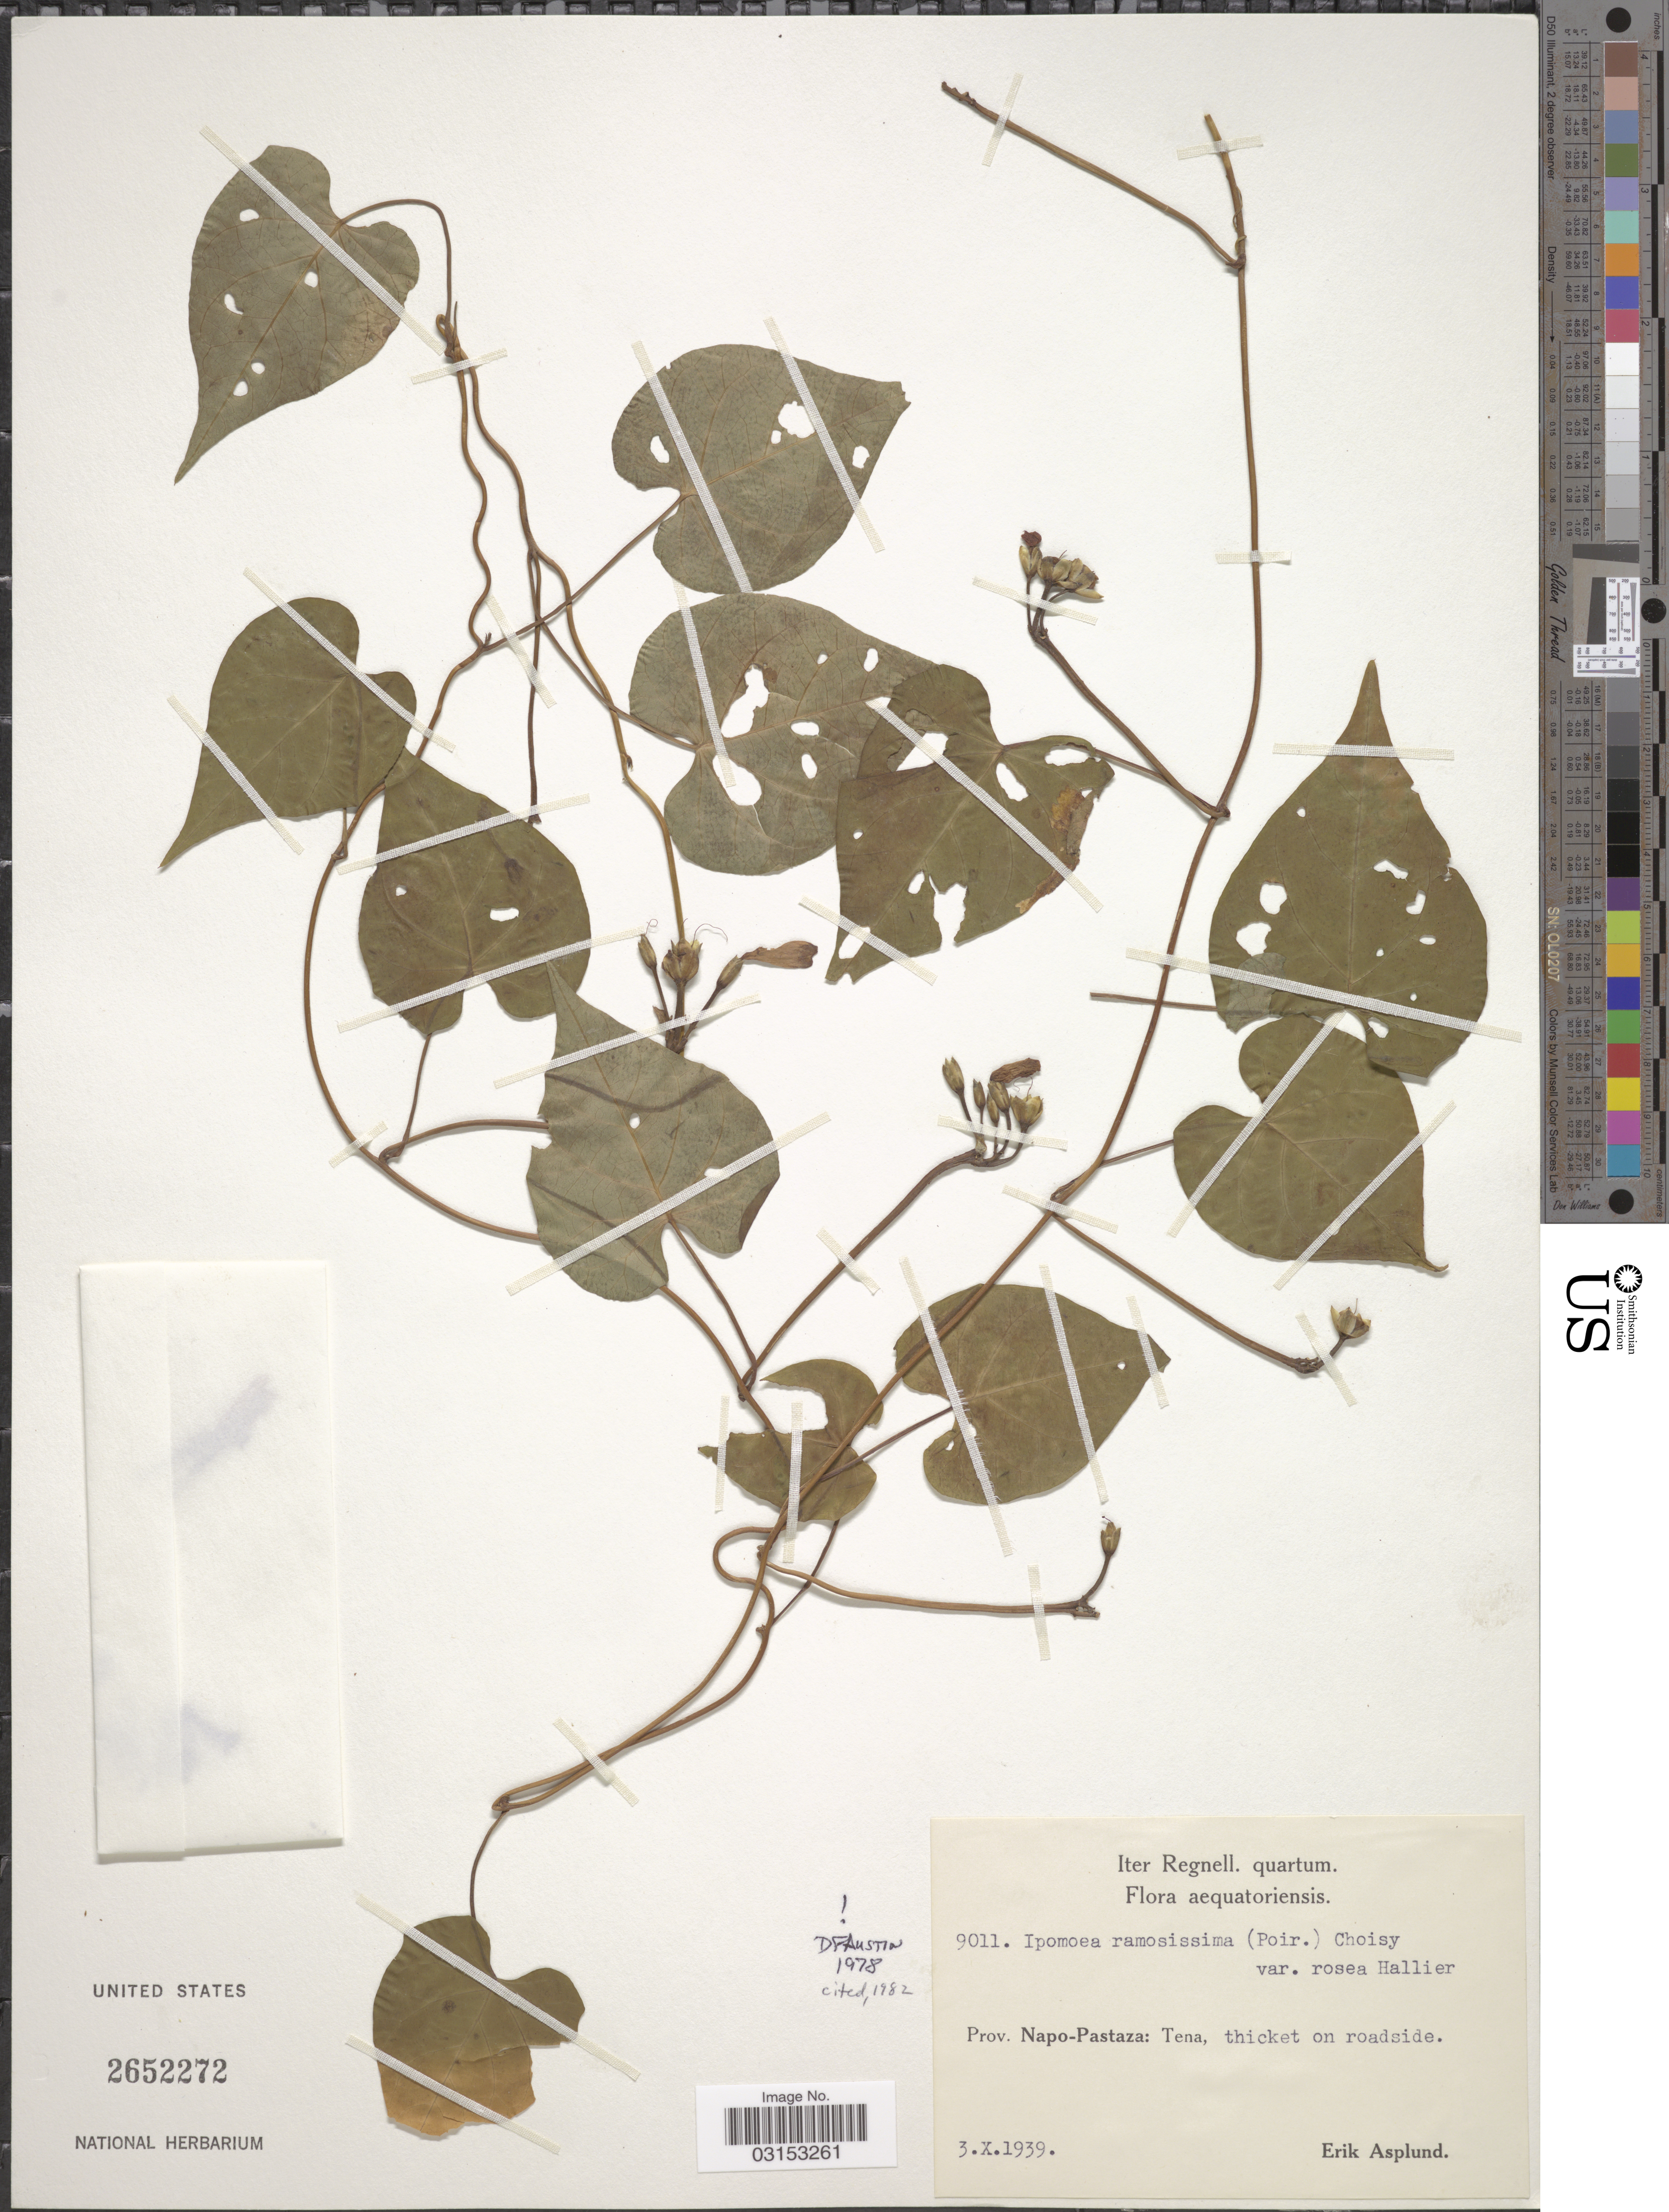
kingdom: Plantae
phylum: Tracheophyta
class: Magnoliopsida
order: Solanales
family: Convolvulaceae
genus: Ipomoea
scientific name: Ipomoea ramosissima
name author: (Poir.) Choisy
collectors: E. Asplund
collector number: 9011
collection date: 1939-10-03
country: Ecuador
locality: Prov. Napo-Pastaza: Tena.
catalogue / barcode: US 2652272